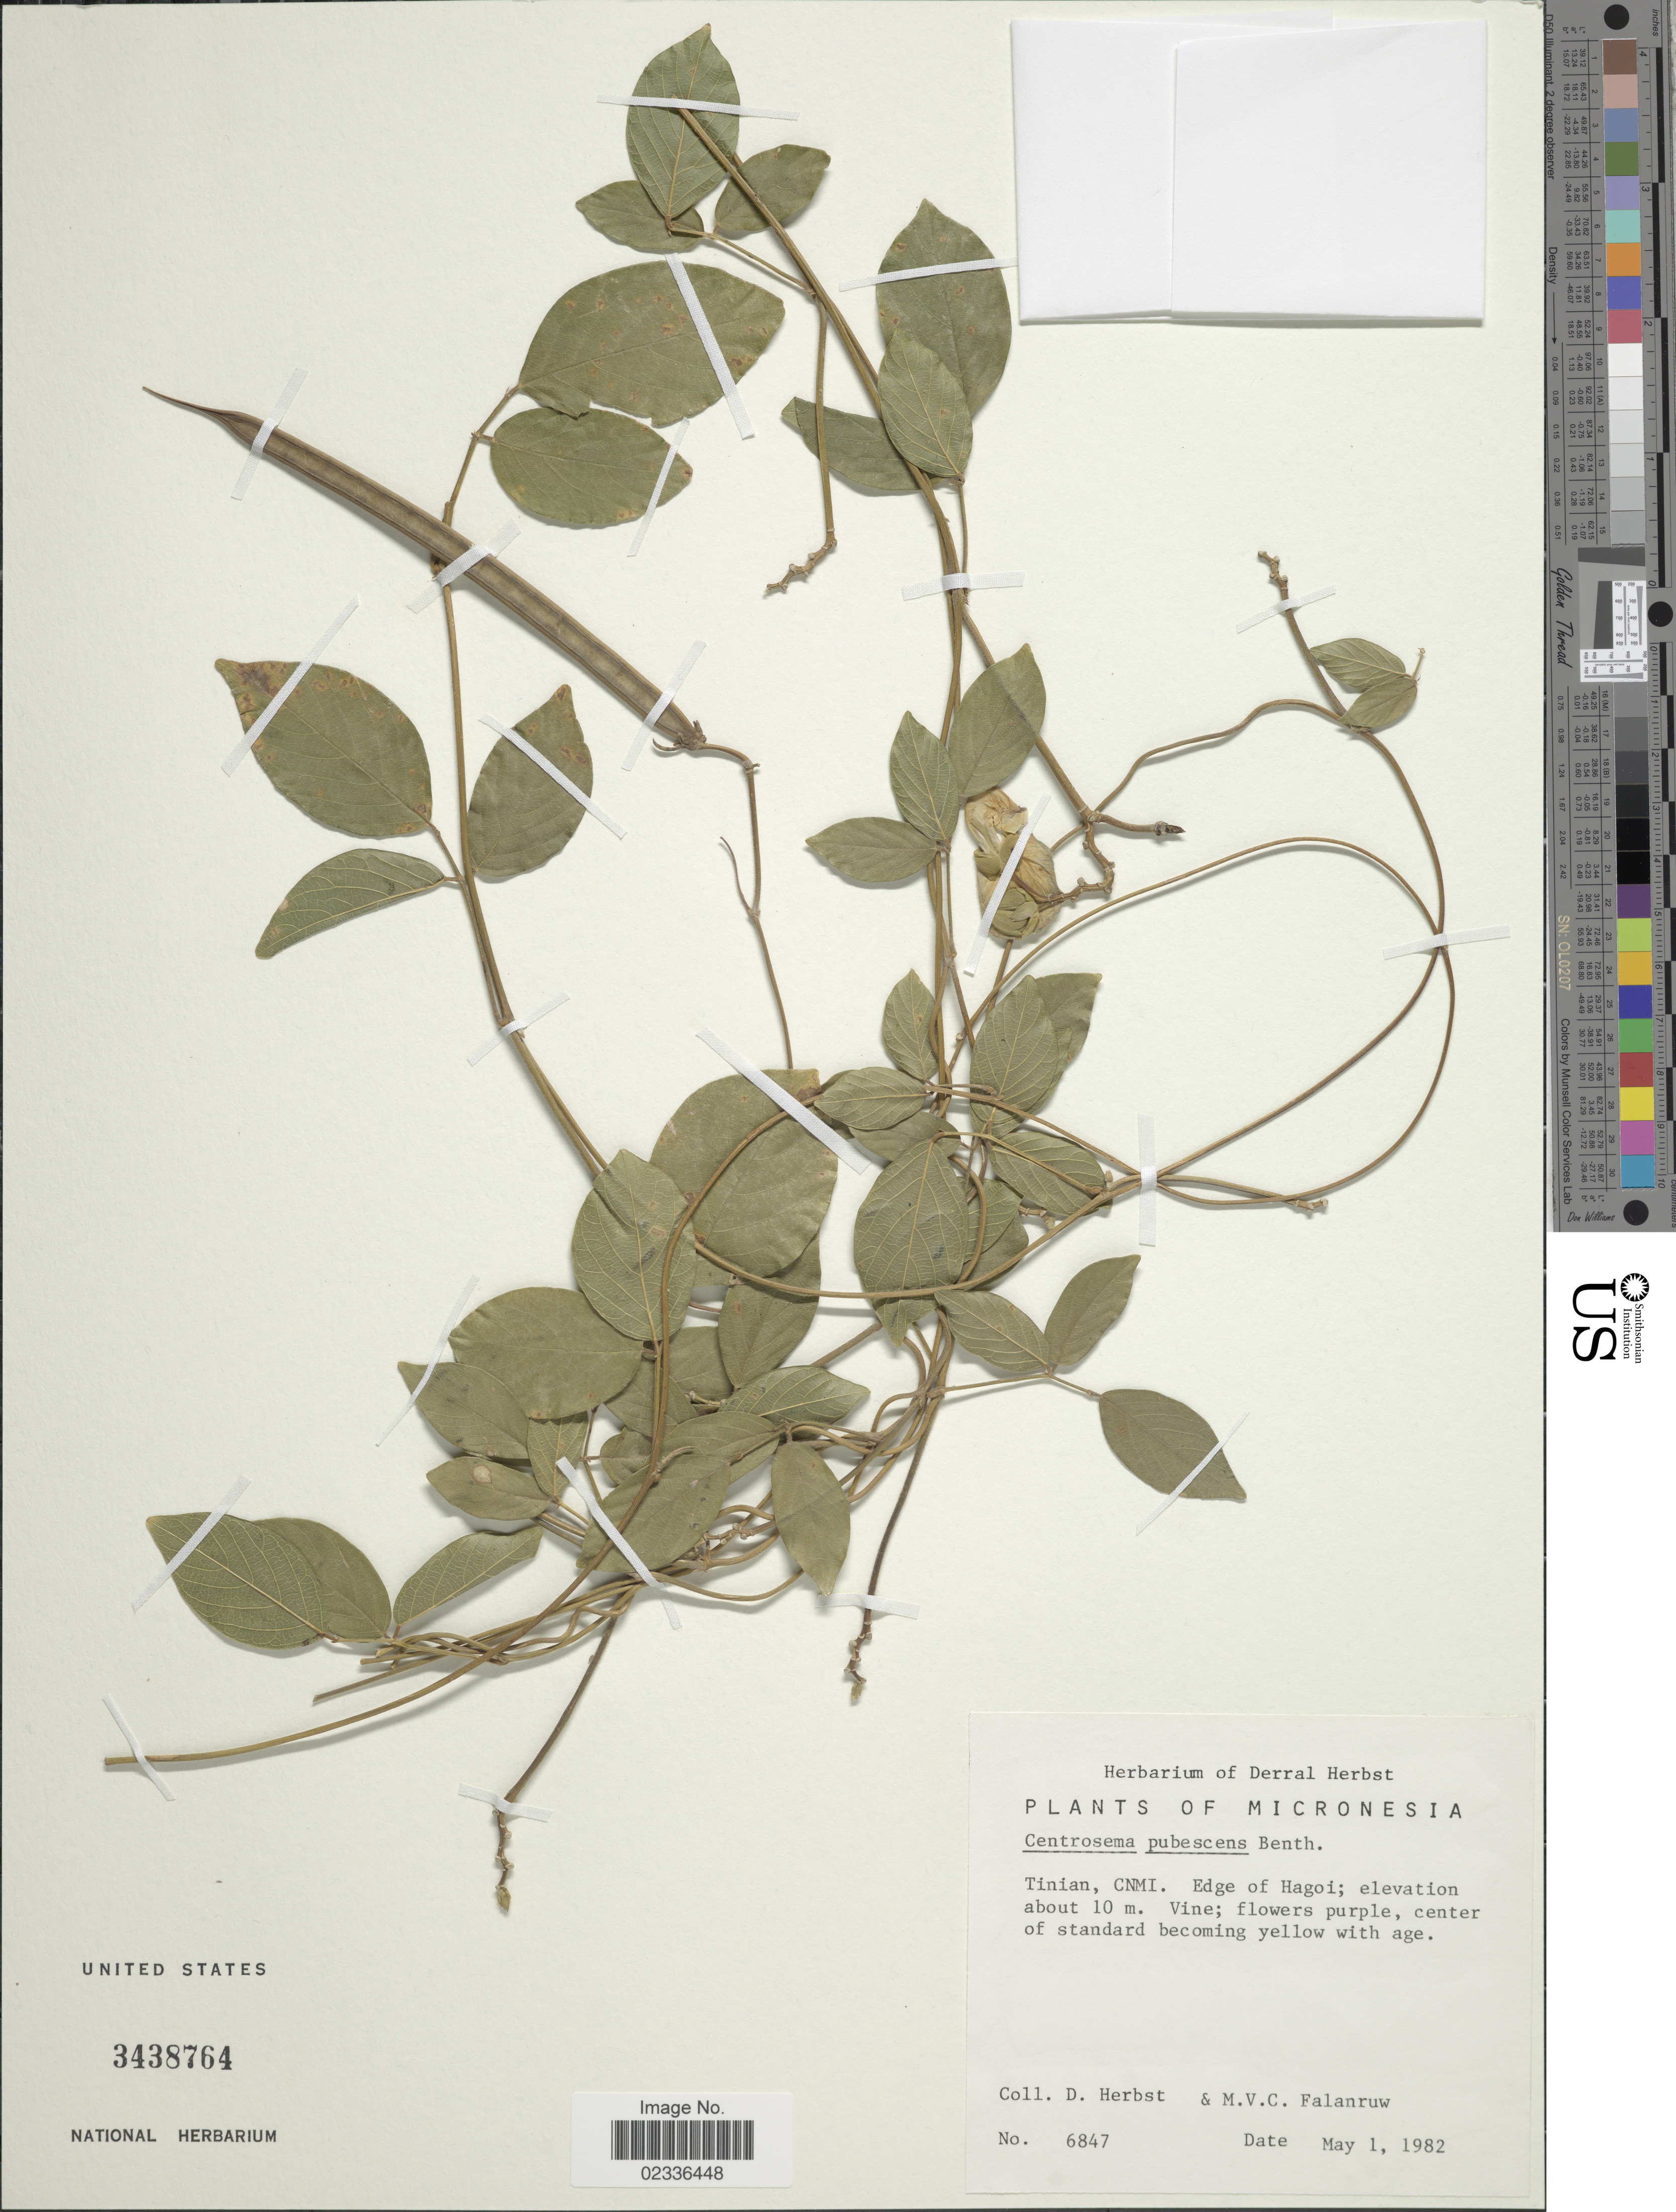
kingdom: Plantae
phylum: Tracheophyta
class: Magnoliopsida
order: Fabales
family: Fabaceae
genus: Centrosema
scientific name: Centrosema pubescens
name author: Benth.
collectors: D. Herbst & M. V. Falanruw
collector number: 6847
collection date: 1982-05-01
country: Northern Mariana Islands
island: Tinian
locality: Tinian, CNMI. Edge of Hagoi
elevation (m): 10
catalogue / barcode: US 3438764